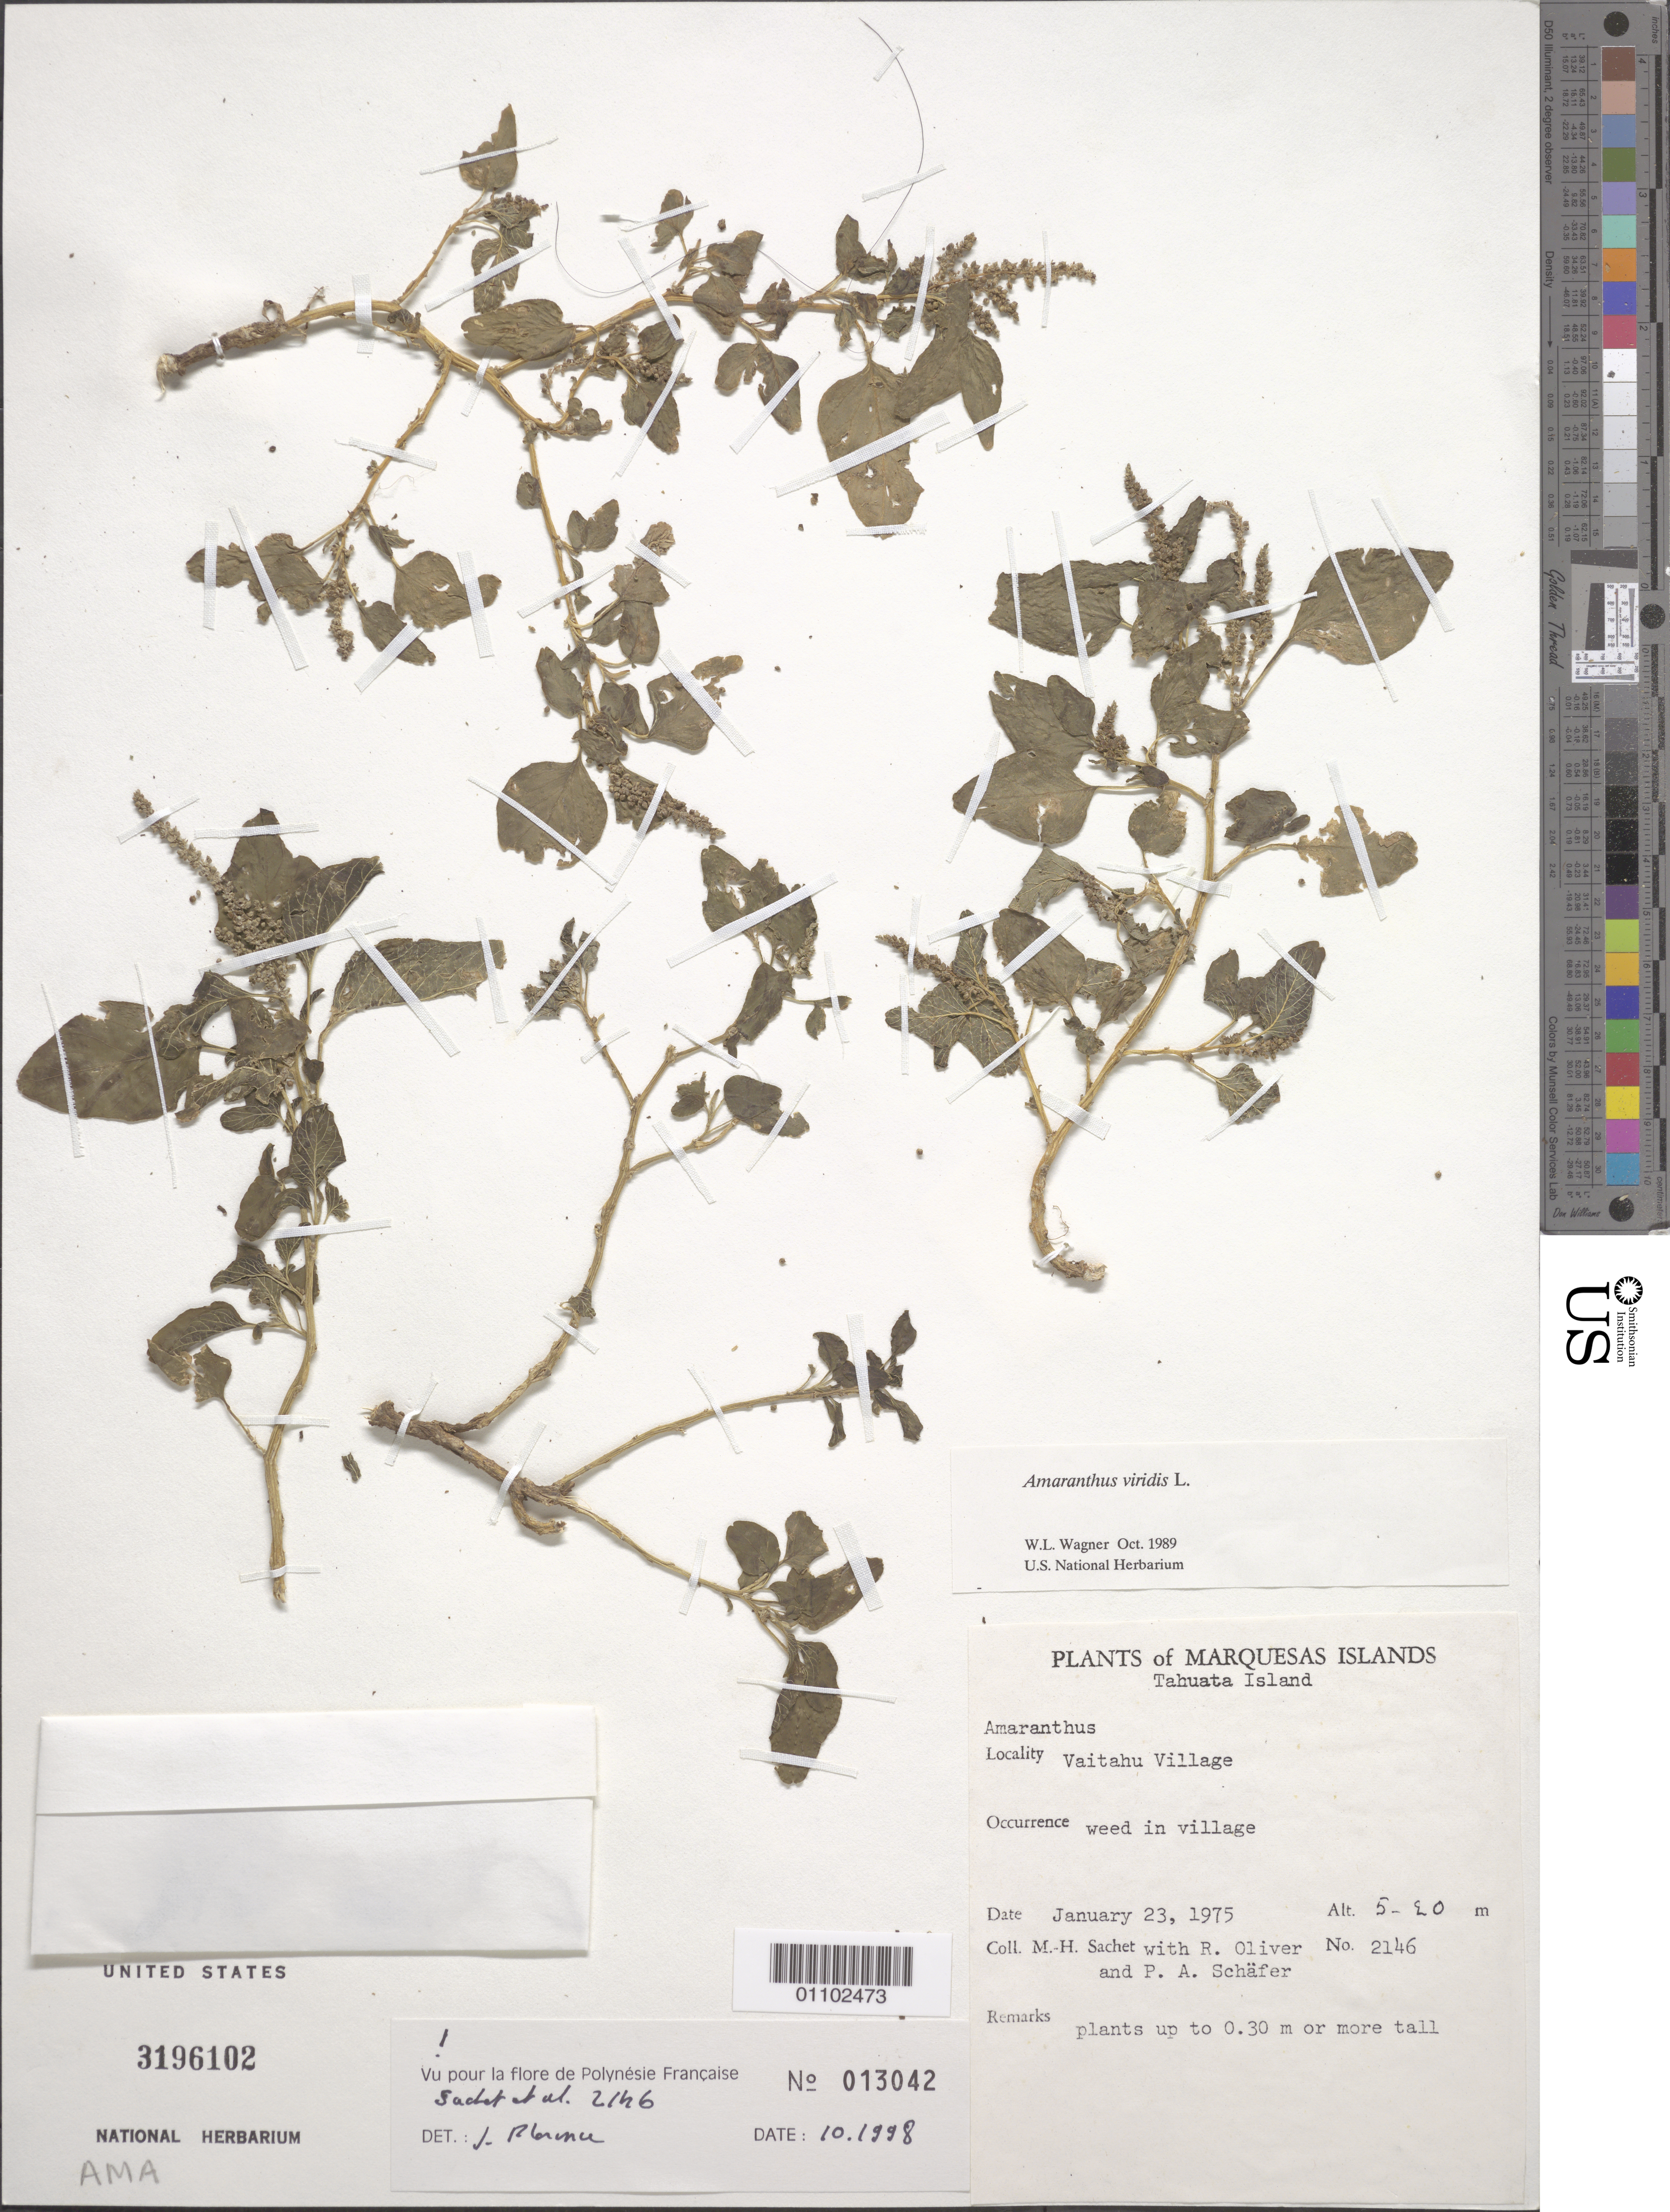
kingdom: Plantae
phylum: Tracheophyta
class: Magnoliopsida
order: Caryophyllales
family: Amaranthaceae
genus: Amaranthus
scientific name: Amaranthus viridis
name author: L.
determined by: Wagner, W. L., (BOT), Smithsonian Institution - National Museum of Natural History (UNITED STATES)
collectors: M.-H. Sachet, R. L. Oliver & P. A. Schäfer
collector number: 2146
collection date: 1975-01-23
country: French Polynesia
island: Tahuata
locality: Vaitahu village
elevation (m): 5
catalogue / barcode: US 3196102